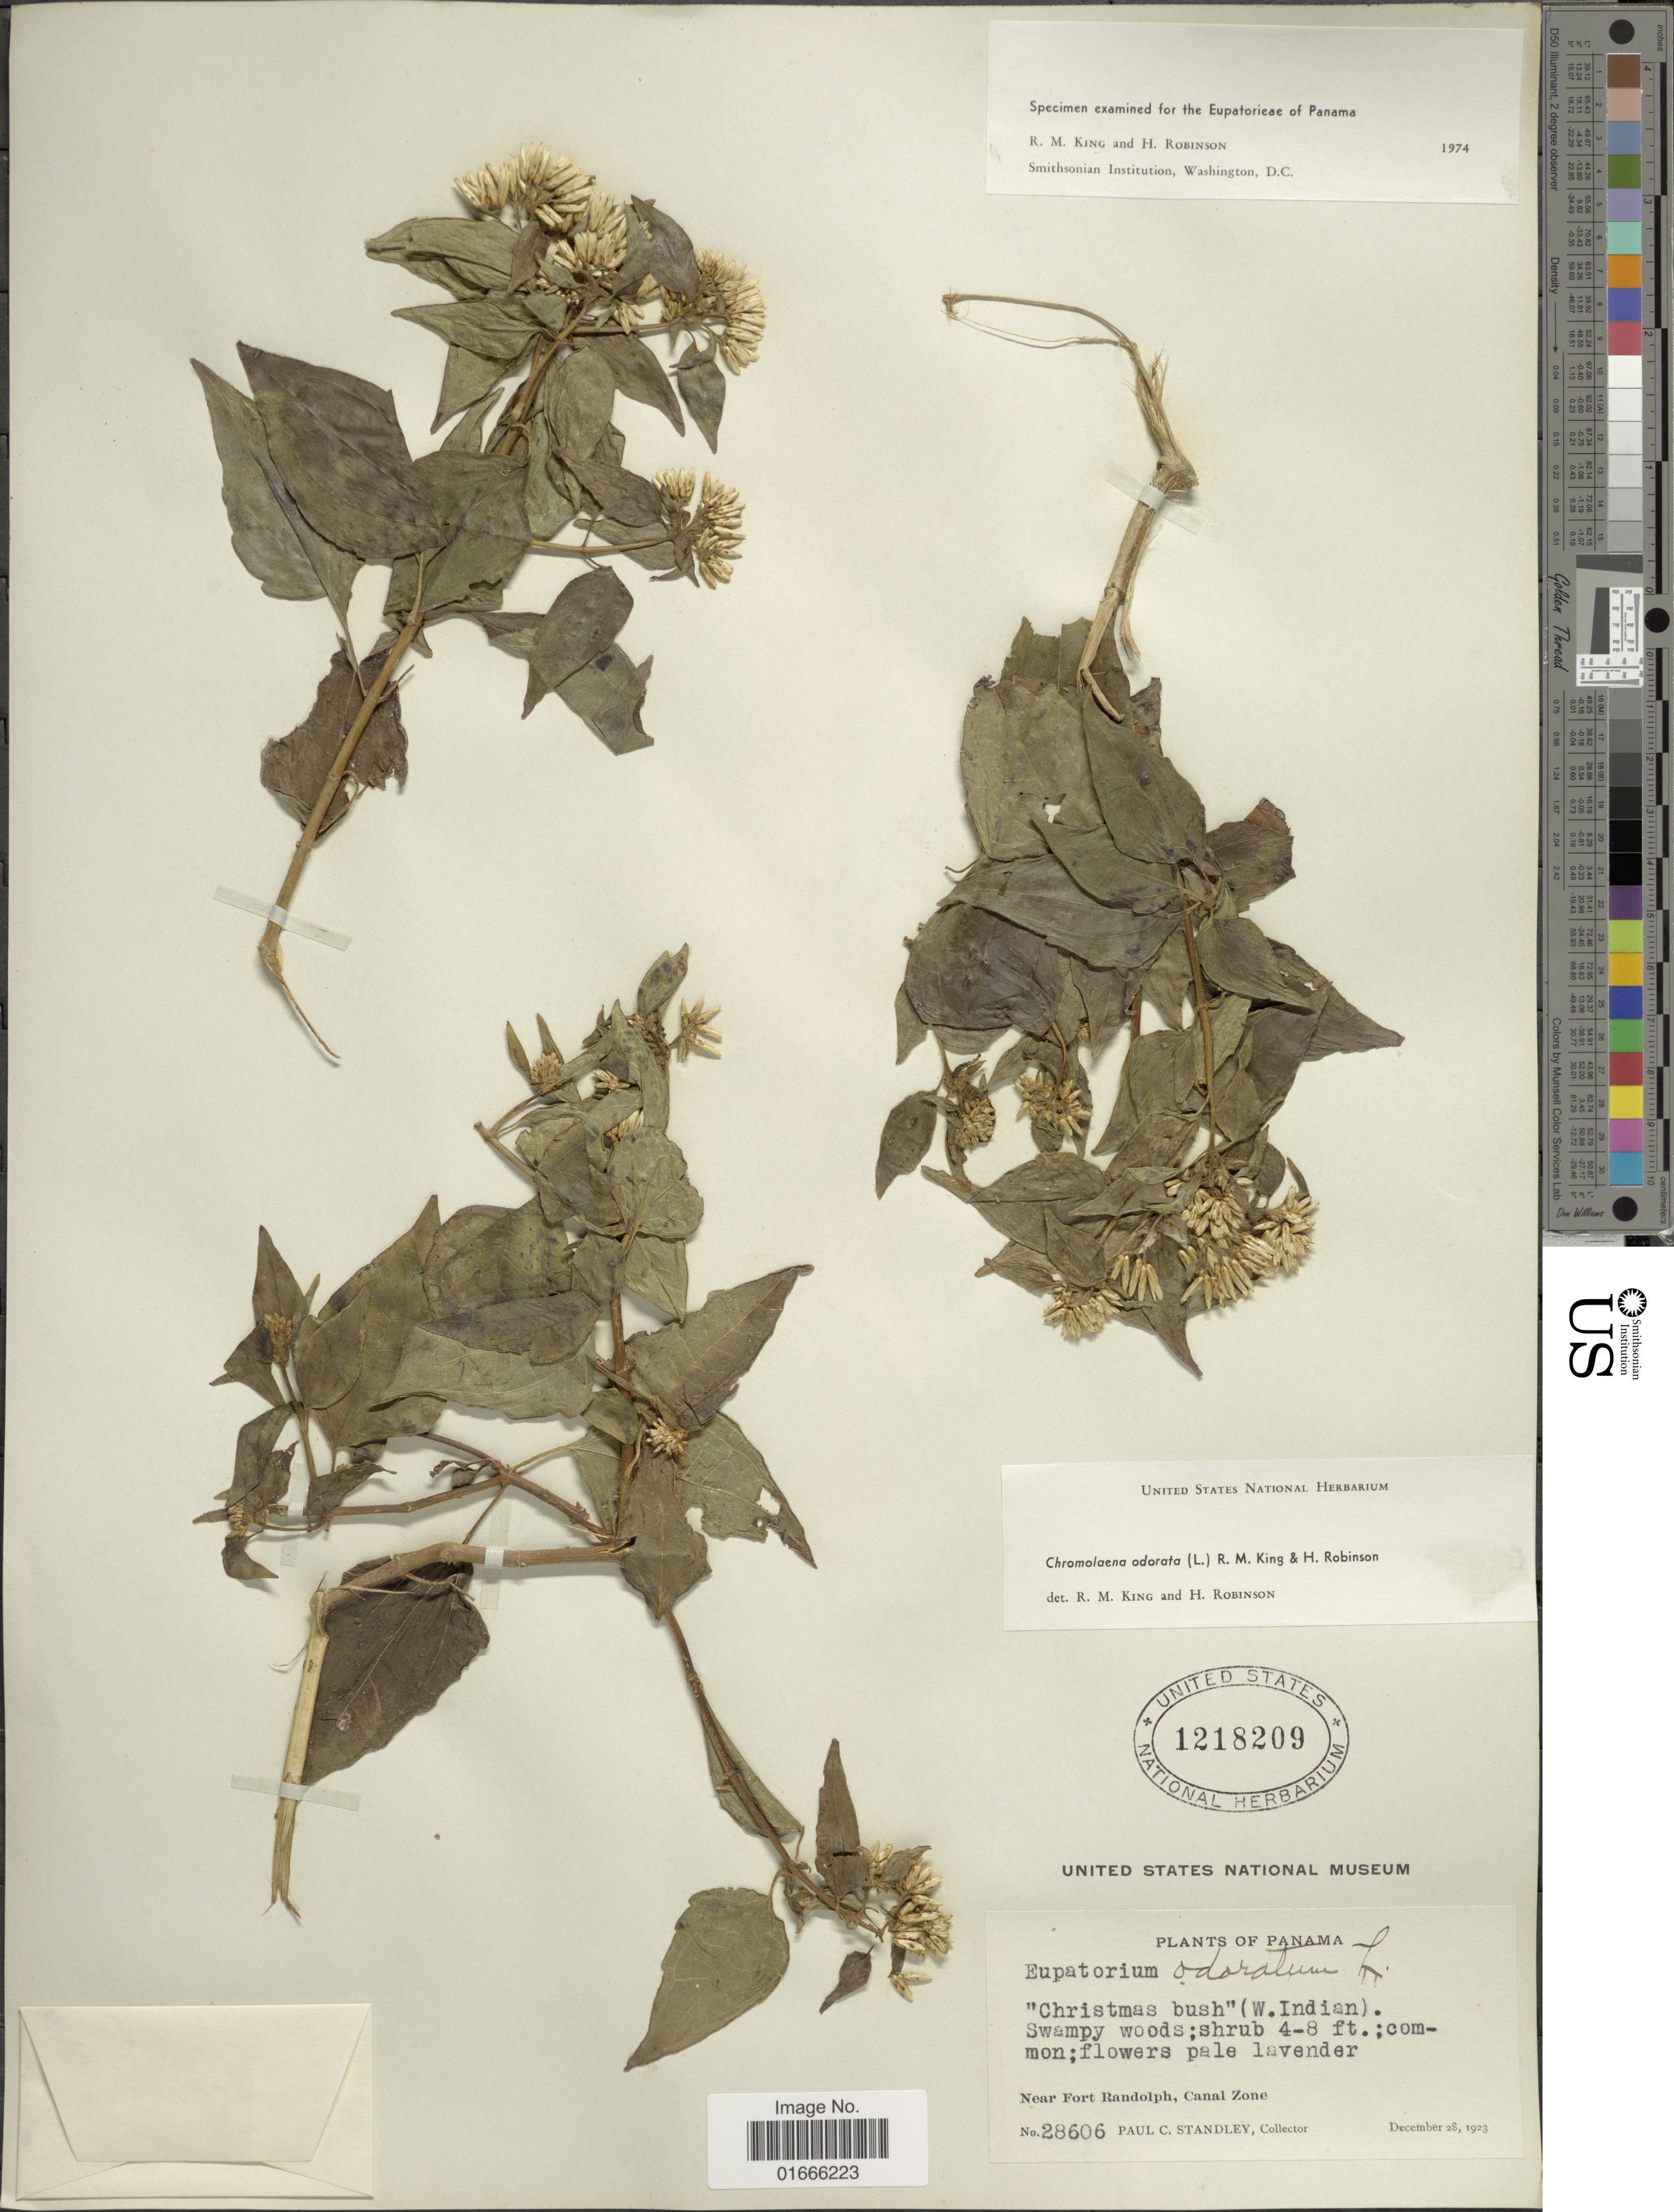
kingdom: Plantae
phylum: Tracheophyta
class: Magnoliopsida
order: Asterales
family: Asteraceae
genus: Chromolaena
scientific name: Chromolaena odorata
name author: (L.) R.M. King & H. Rob.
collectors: P. C. Standley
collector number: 28606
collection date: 1923-12-28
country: Panama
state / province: Colón / Panamá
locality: Near Fort Randolph, Canal Zone.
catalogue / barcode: US 1218209